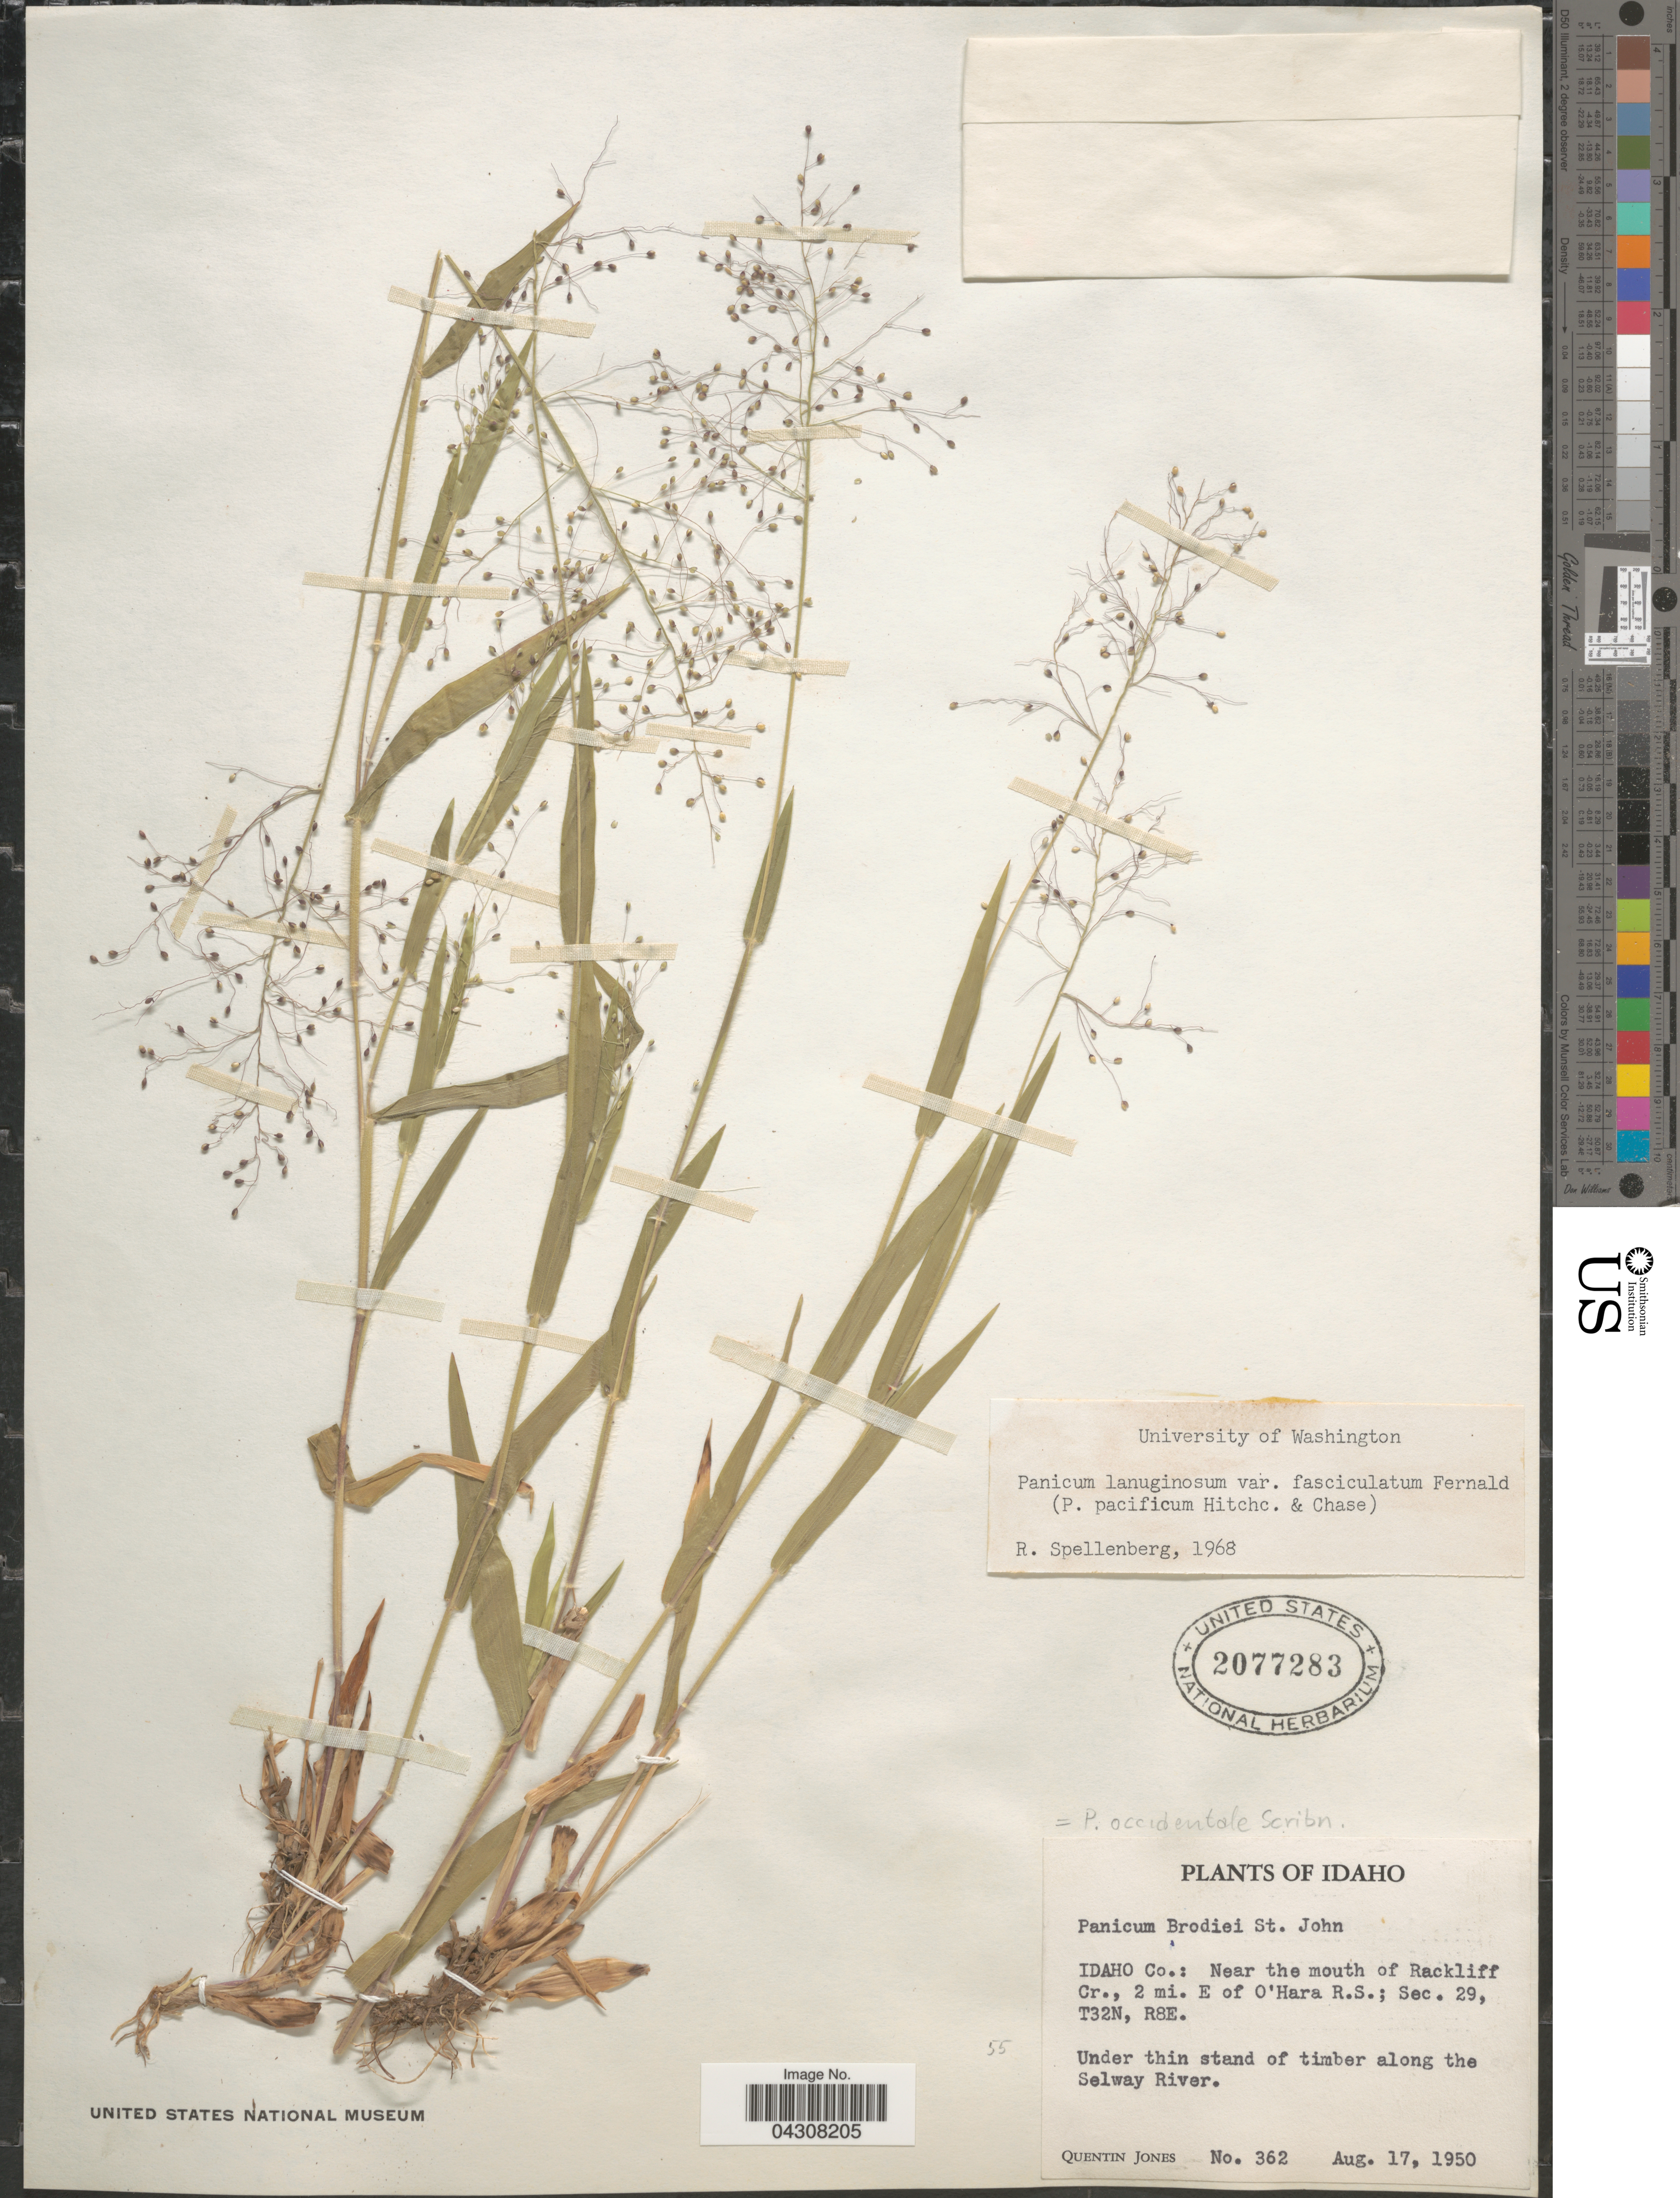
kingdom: Plantae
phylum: Tracheophyta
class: Liliopsida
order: Poales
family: Poaceae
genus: Dichanthelium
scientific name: Dichanthelium acuminatum var. acuminatum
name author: (Sw.) Gould & C.A. Clark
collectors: Q. Jones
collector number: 362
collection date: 1950-08-17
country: United States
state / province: Idaho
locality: Idaho Co.: Near the mouth of Rackliff Cr., 2 mi. E of O'Hara R.S.; Sec. 29, T32N, R8E. Under thin stand of timber along the Selway River.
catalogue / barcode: US 2077283